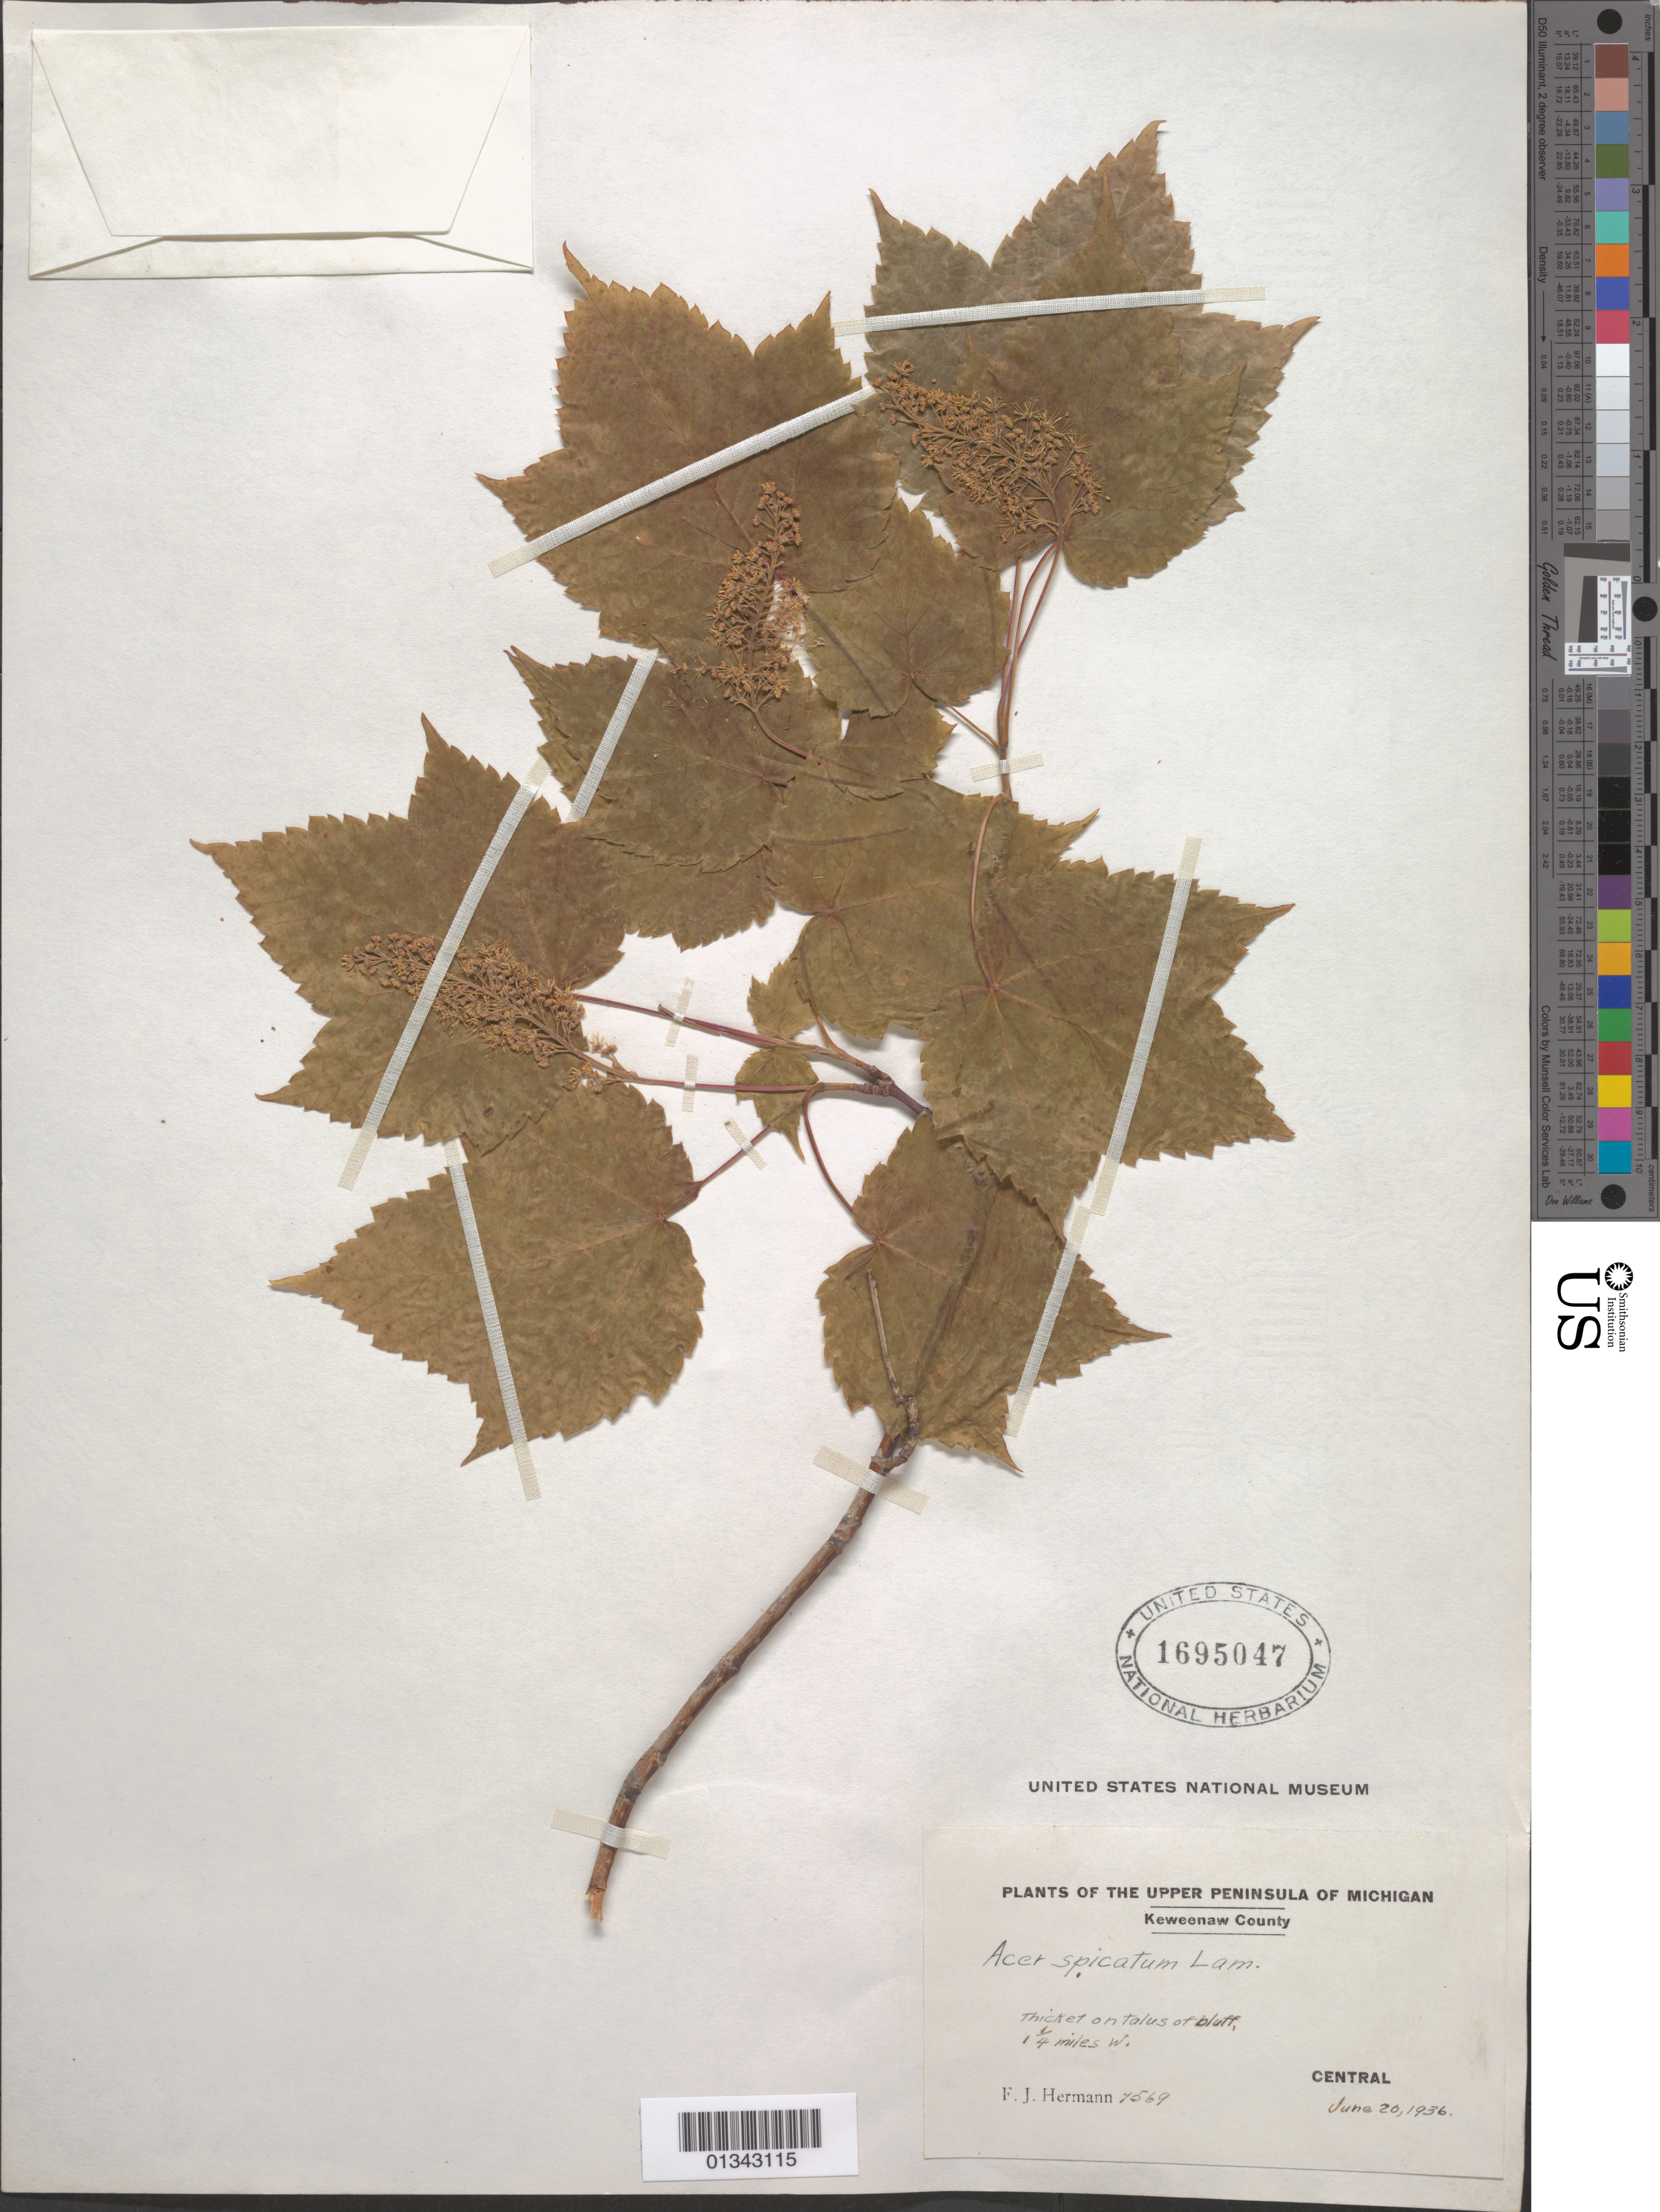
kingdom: Plantae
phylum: Tracheophyta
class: Magnoliopsida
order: Sapindales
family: Sapindaceae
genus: Acer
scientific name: Acer spicatum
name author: Lam.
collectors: F. J. Hermann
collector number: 7569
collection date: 1936-06-20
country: United States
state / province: Michigan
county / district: Keweenaw County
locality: Keweenaw County, Central, on talus of bluff 1-1/4 miles W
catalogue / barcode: US 1695047